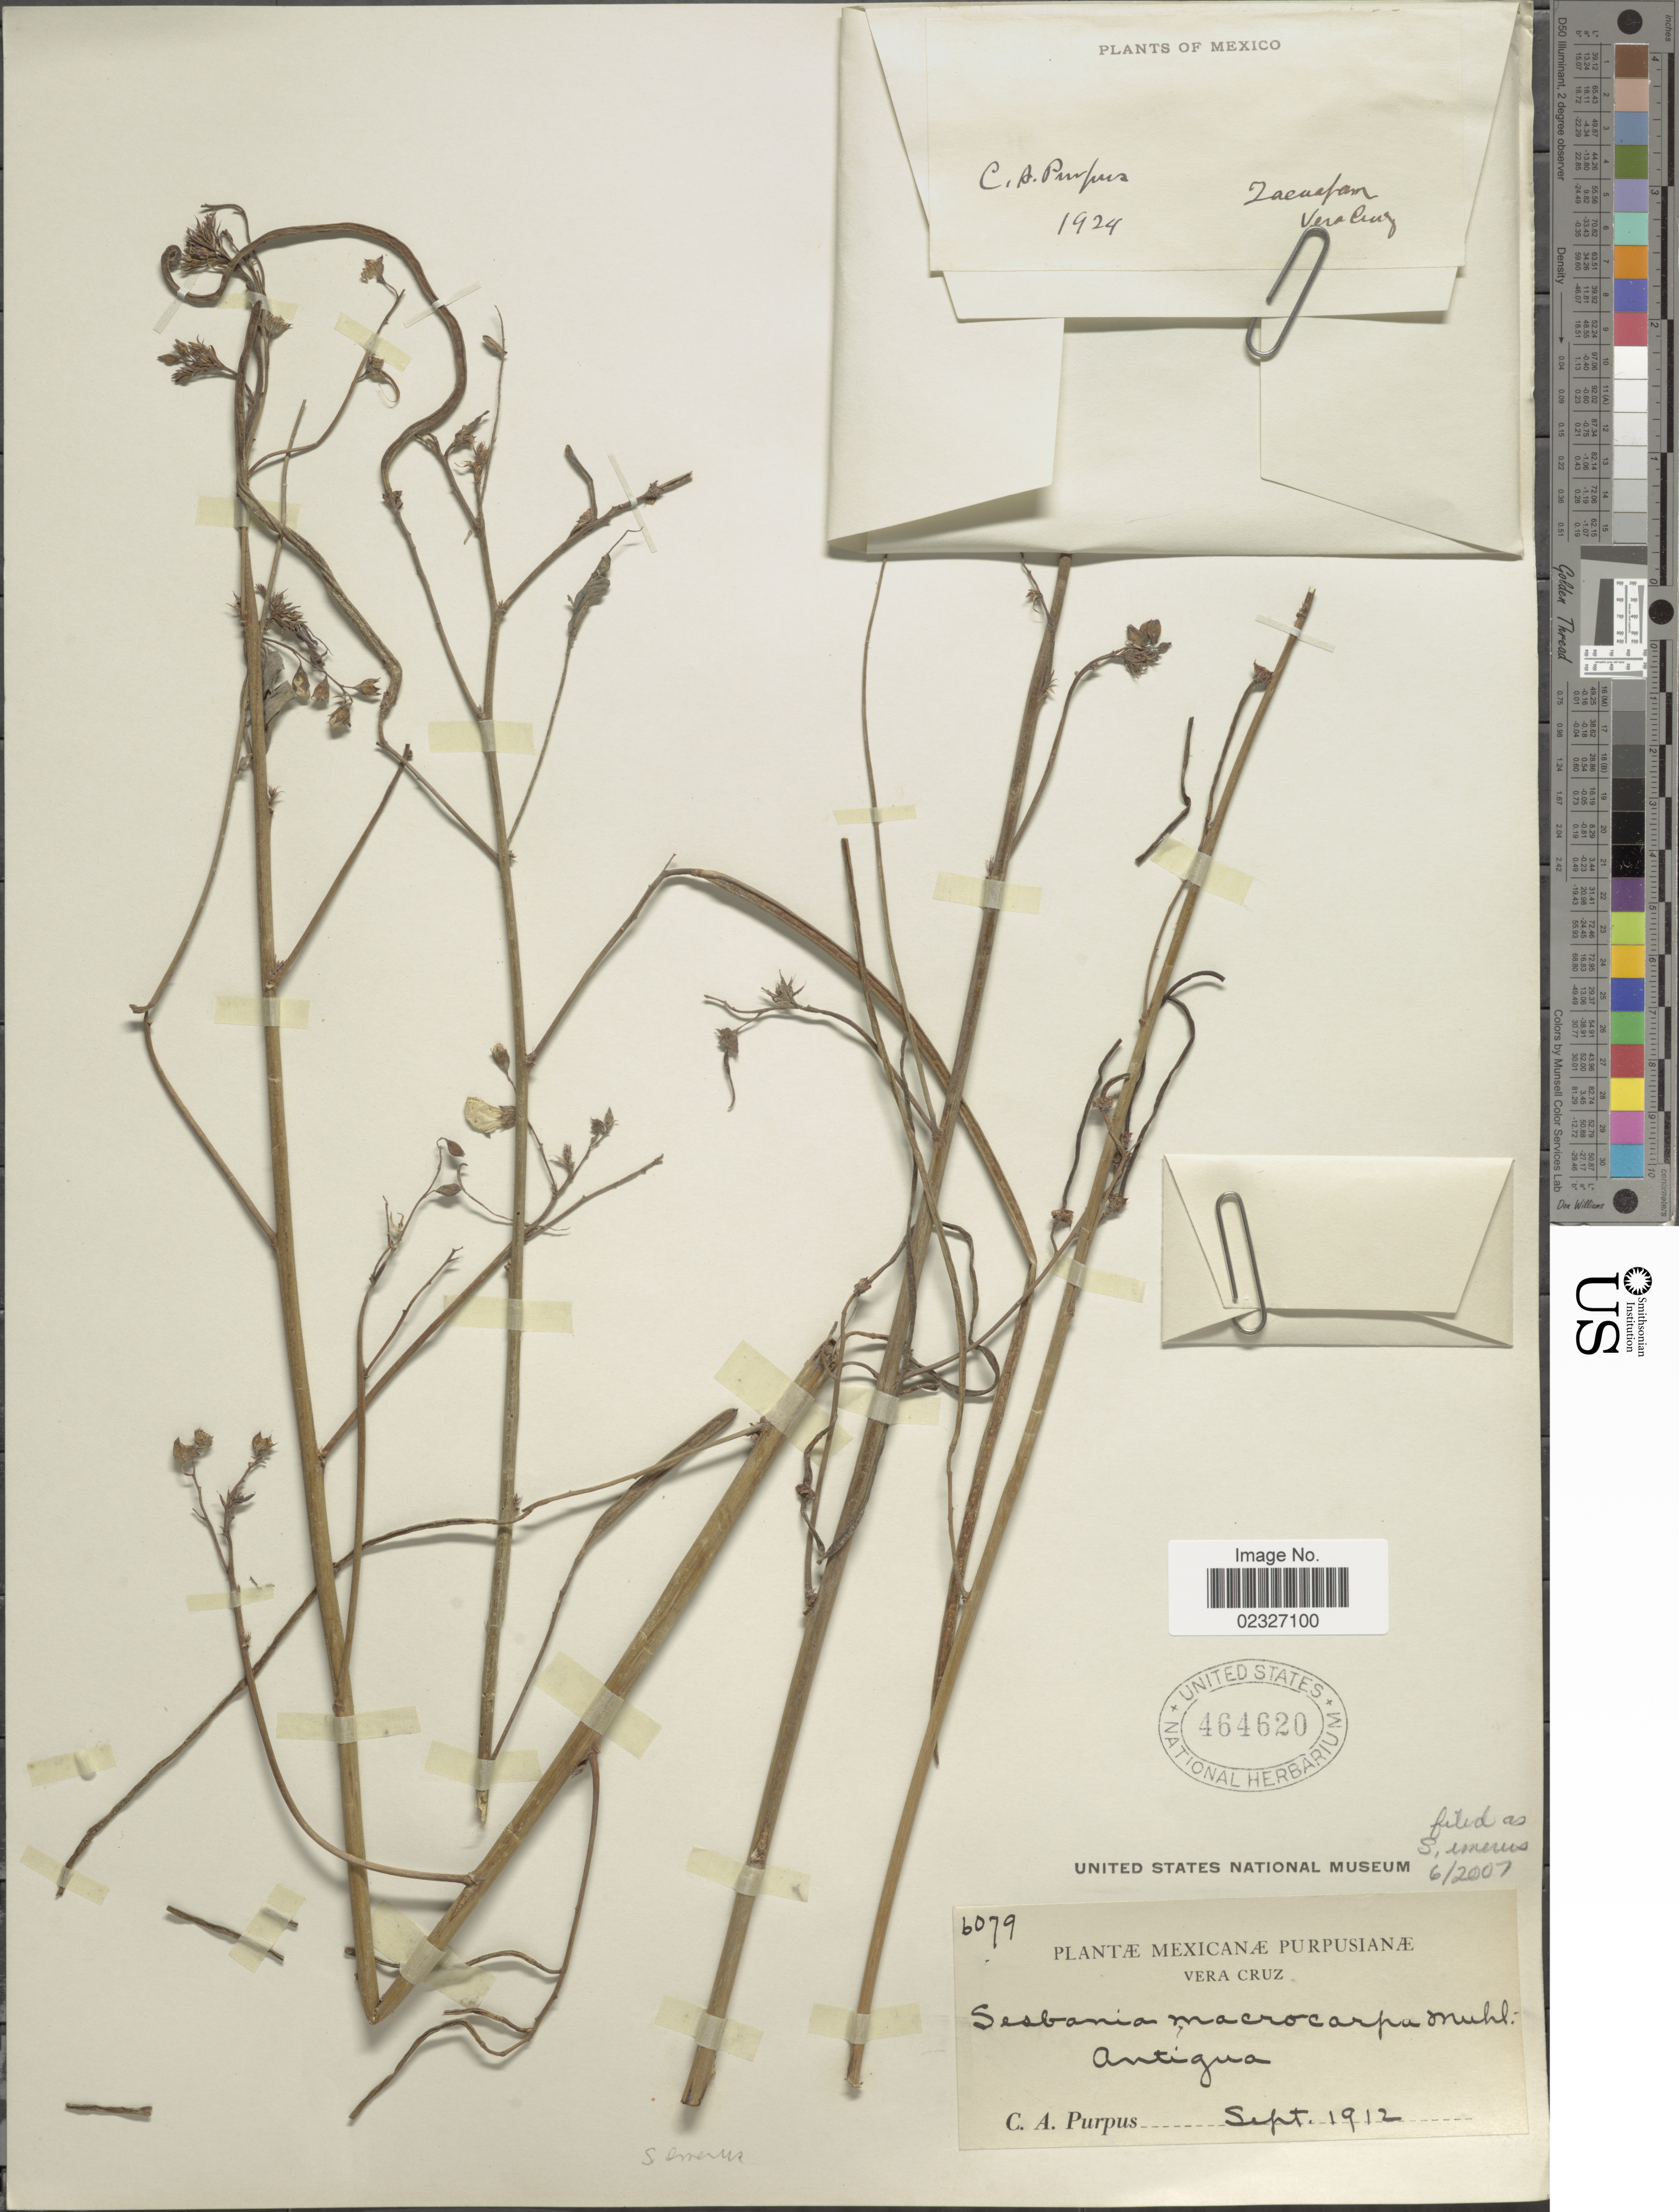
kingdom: Plantae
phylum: Tracheophyta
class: Magnoliopsida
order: Fabales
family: Fabaceae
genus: Sesbania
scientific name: Sesbania emerus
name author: (Aubl.) Urb.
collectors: C. A. Purpus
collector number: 6079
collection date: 1912-09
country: Mexico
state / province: Veracruz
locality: Vera Cruz, Antigua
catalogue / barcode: US 464620